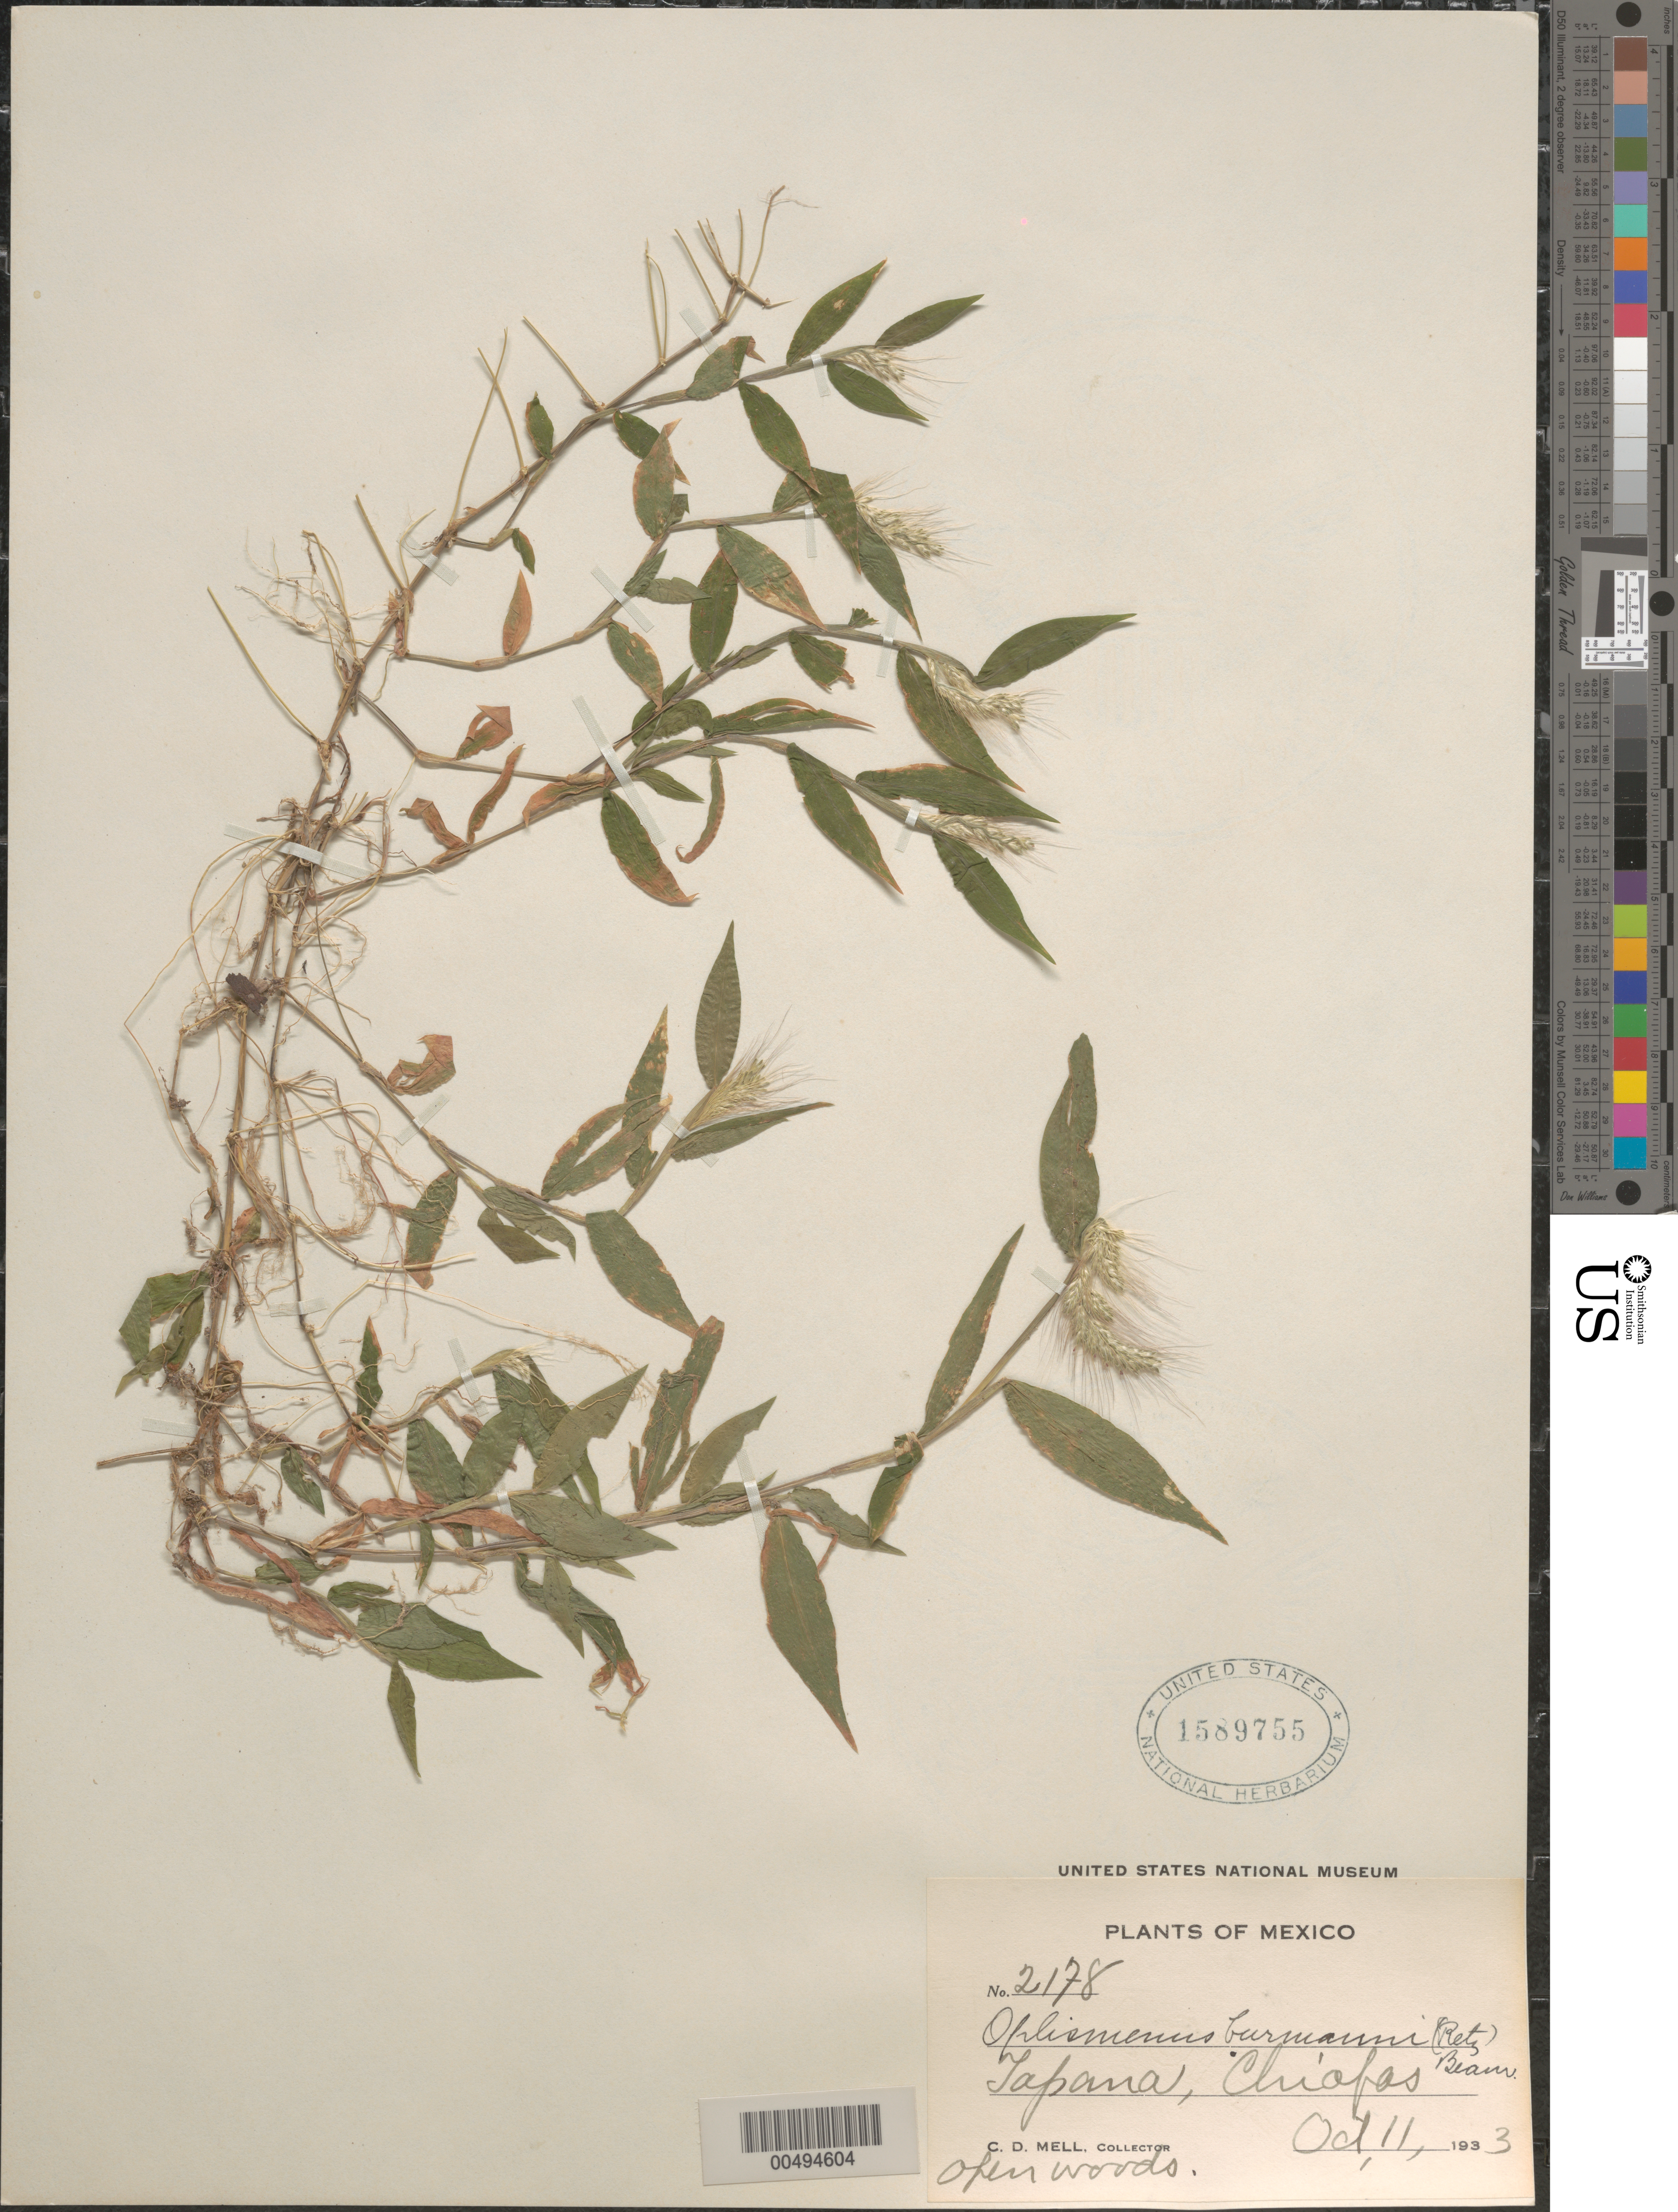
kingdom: Plantae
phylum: Tracheophyta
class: Liliopsida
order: Poales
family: Poaceae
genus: Oplismenus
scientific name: Oplismenus burmannii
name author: (Retz.) P. Beauv.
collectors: C. D. Mell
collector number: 2178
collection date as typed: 11 Oct 1933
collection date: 1933-10-11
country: Mexico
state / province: Chiapas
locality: Tapana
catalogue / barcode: US 1589755